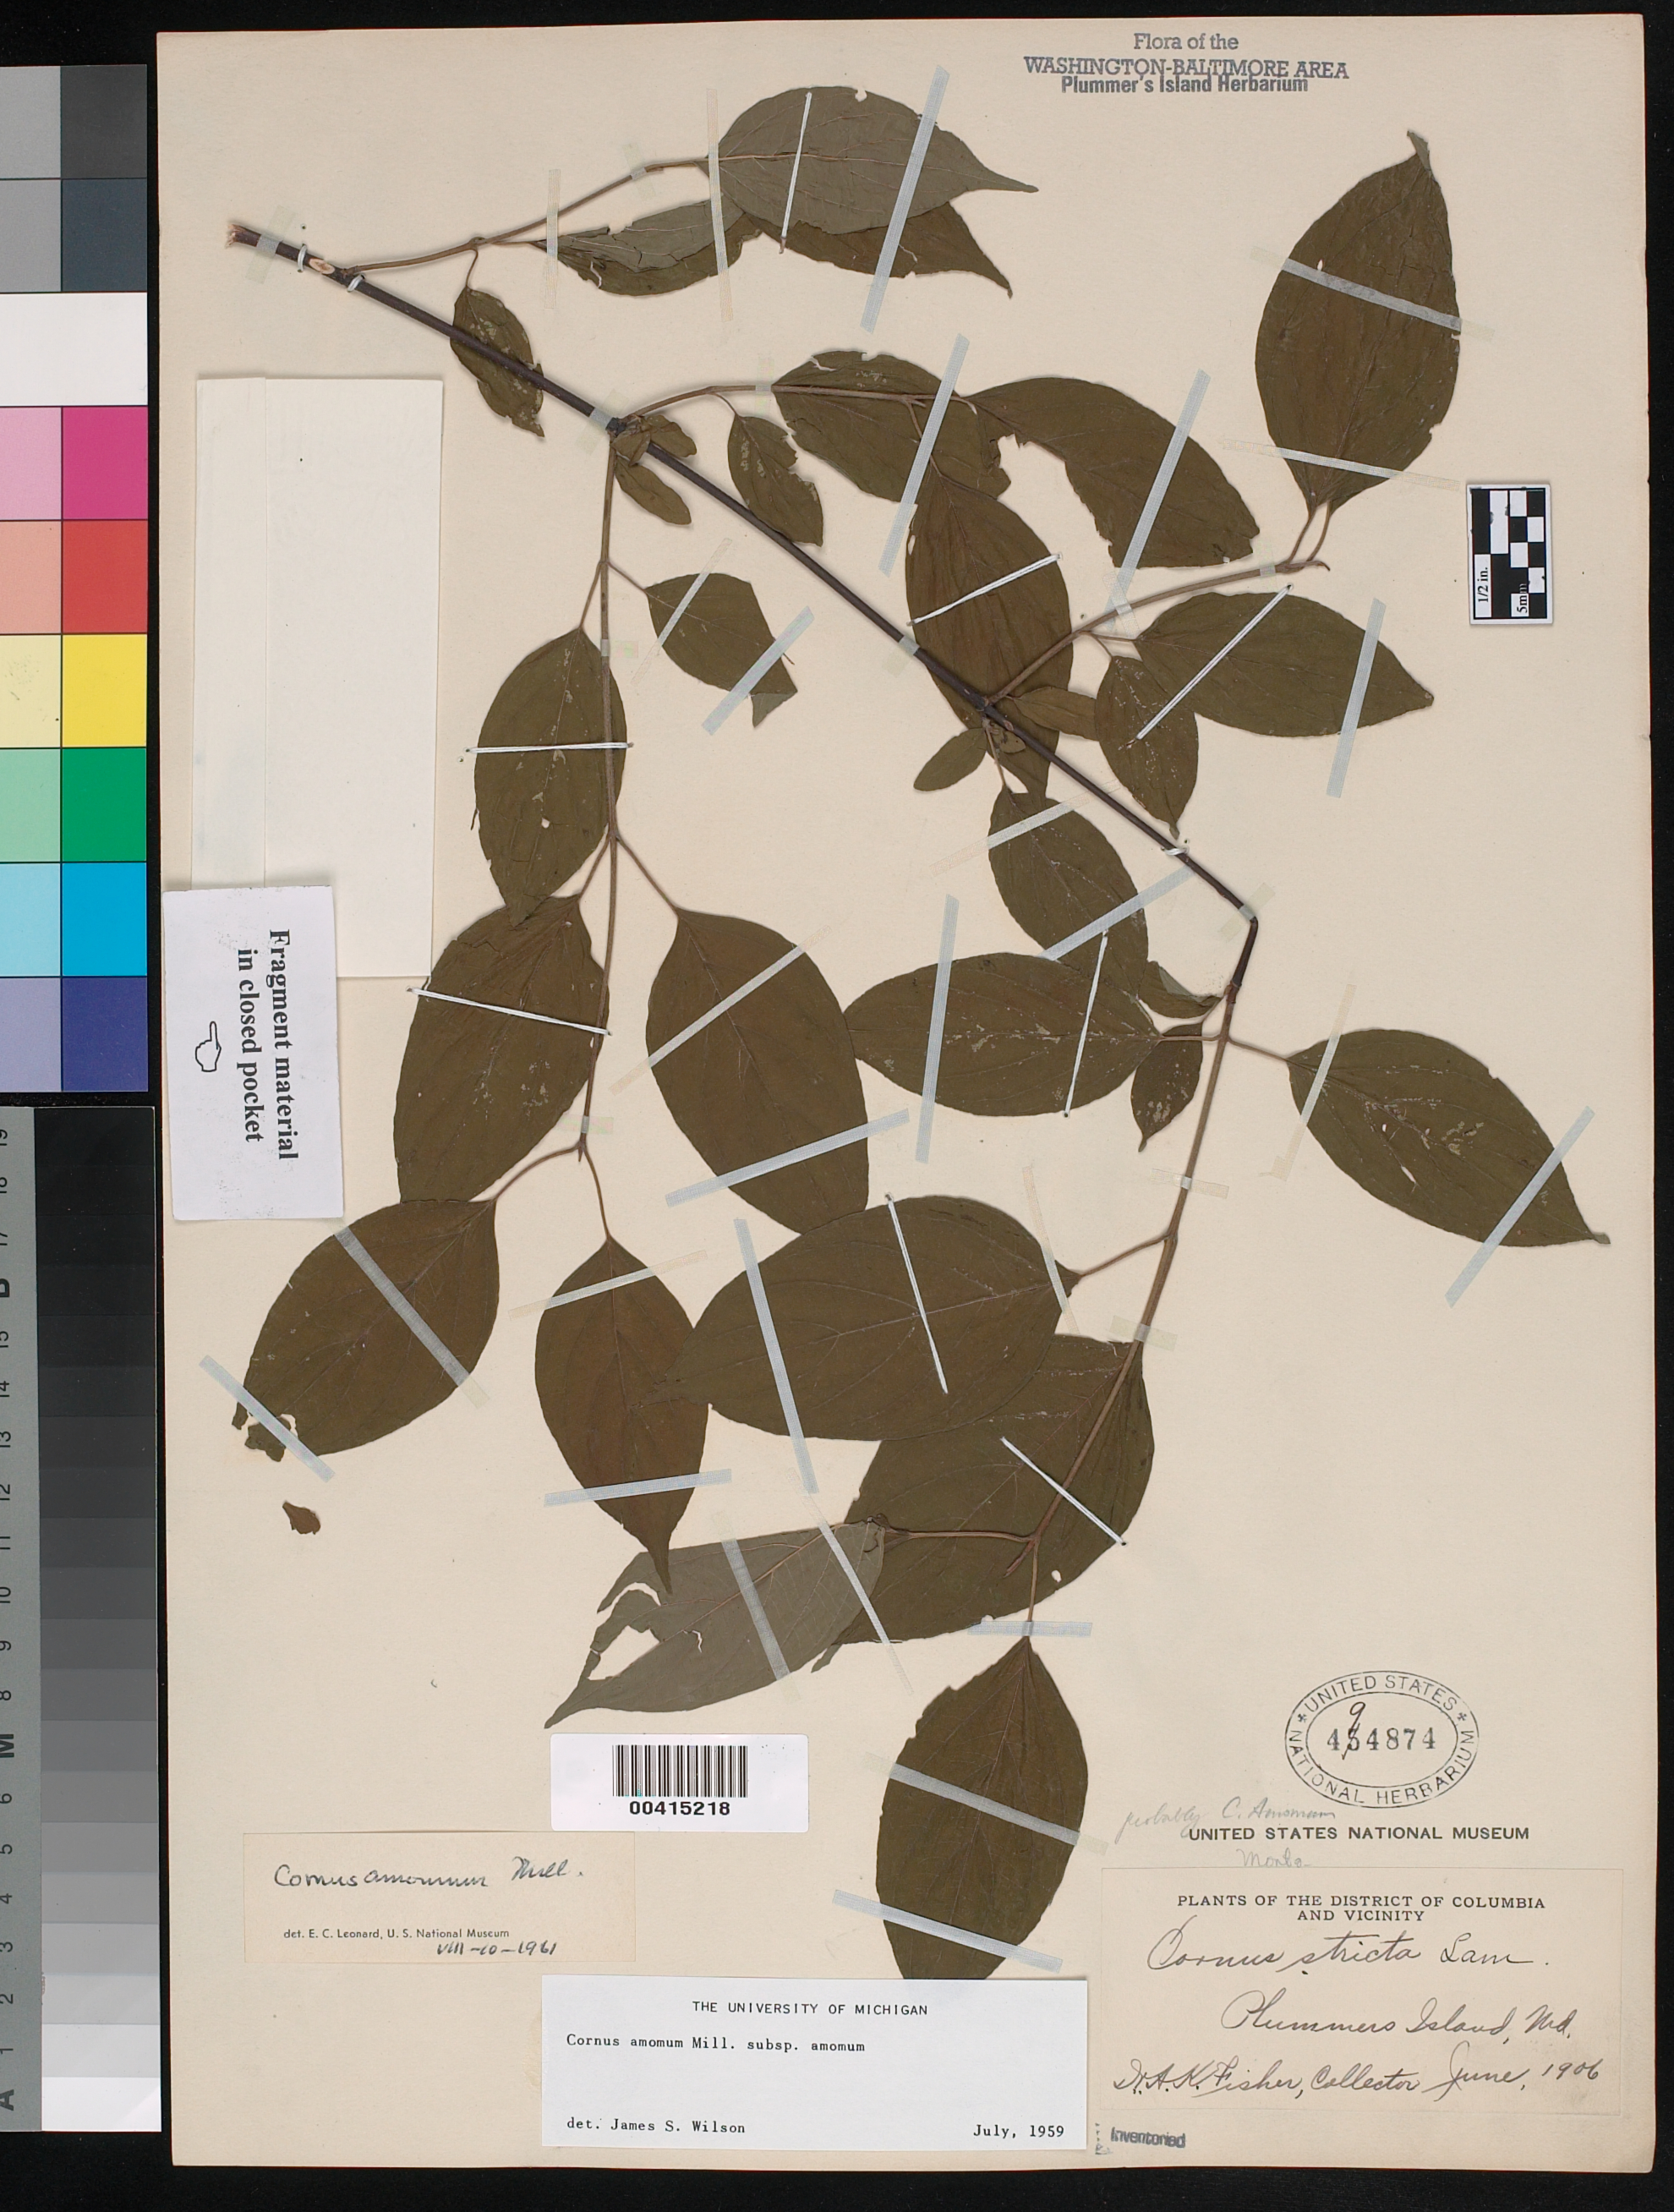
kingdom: Plantae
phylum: Tracheophyta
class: Magnoliopsida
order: Cornales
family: Cornaceae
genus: Cornus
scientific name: Cornus amomum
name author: Mill.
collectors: A. K. Fisher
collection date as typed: Jun 1906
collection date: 1906-06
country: United States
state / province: Maryland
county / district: Montgomery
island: Plummers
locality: Plummer's Island C. & O. Canal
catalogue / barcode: US 494874